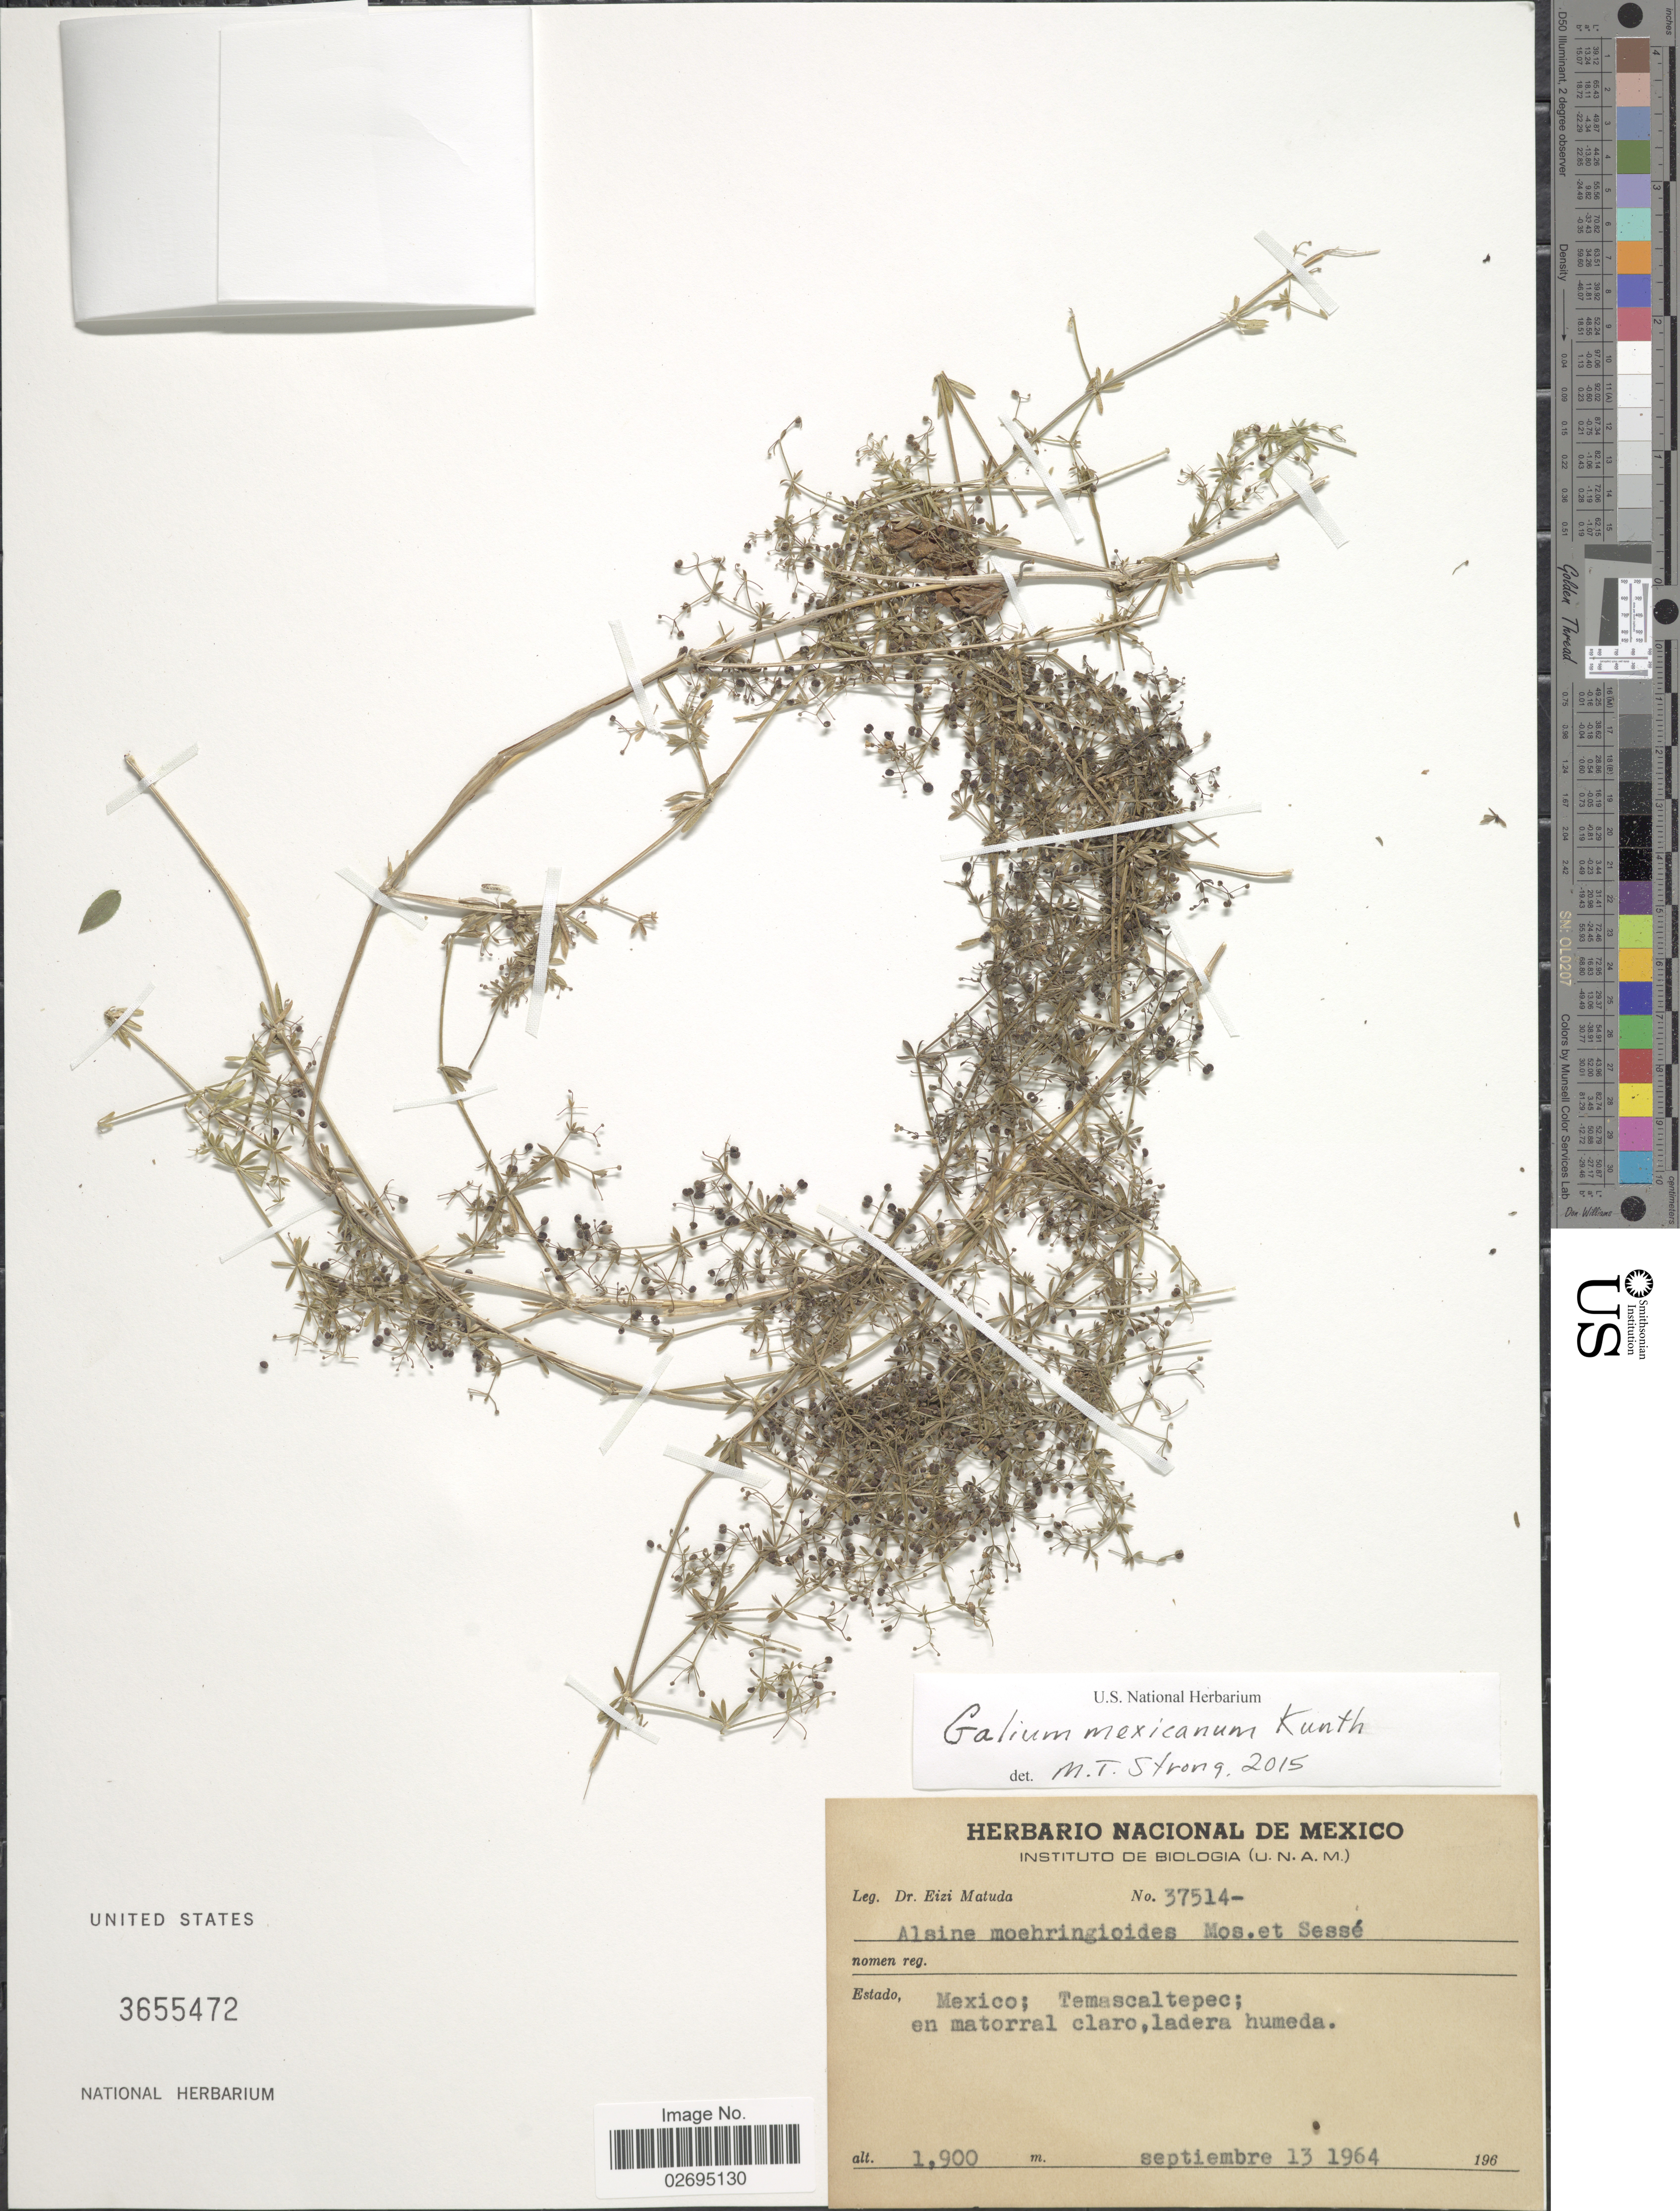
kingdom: Plantae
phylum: Tracheophyta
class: Magnoliopsida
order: Gentianales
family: Rubiaceae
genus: Galium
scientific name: Galium mexicanum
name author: Kunth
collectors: E. Matuda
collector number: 37514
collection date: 1964-09-13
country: Mexico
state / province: México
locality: Temascaltepec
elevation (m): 1900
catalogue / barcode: US 3655472